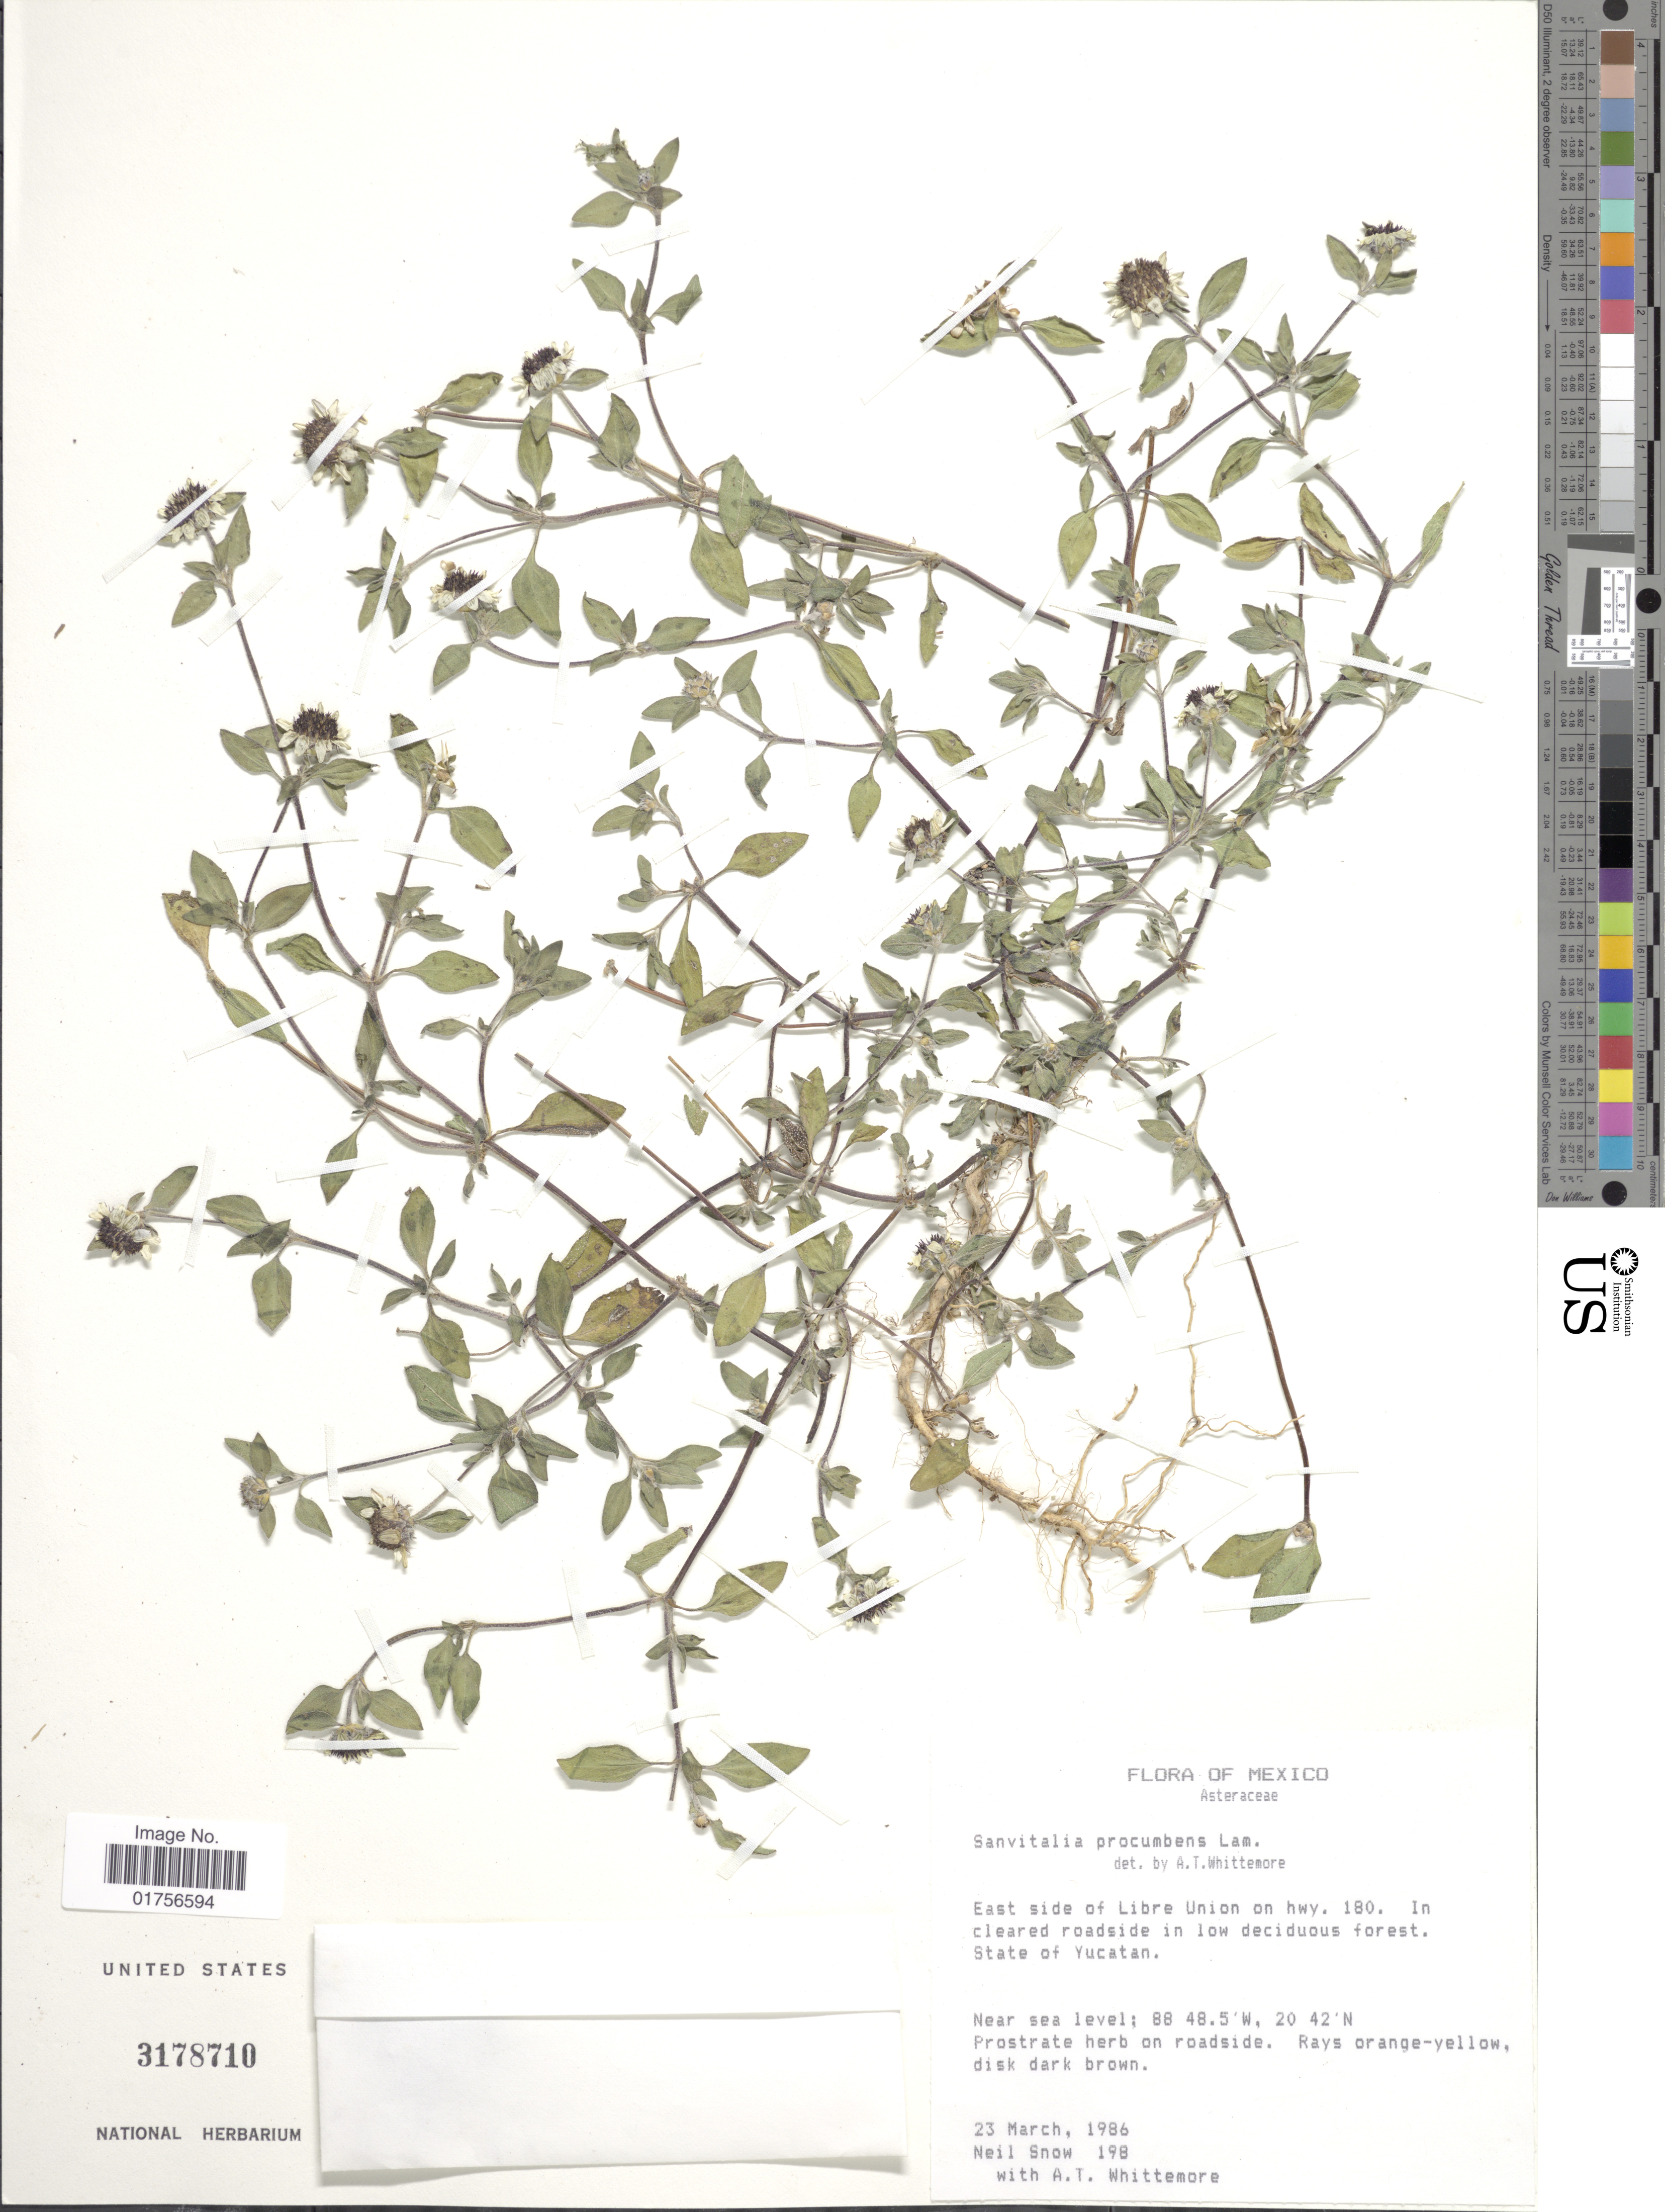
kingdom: Plantae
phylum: Tracheophyta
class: Magnoliopsida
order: Asterales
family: Asteraceae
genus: Sanvitalia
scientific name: Sanvitalia procumbens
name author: Lam.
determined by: Skibicki, Samuel V.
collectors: N. Snow & A. T. Whittemore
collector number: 198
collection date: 1986-03-23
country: Mexico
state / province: Yucatán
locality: East side of Libre Union on hwy. 180, In cleared roadside in low decidous forest, State of Yucatan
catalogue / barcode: US 3178710